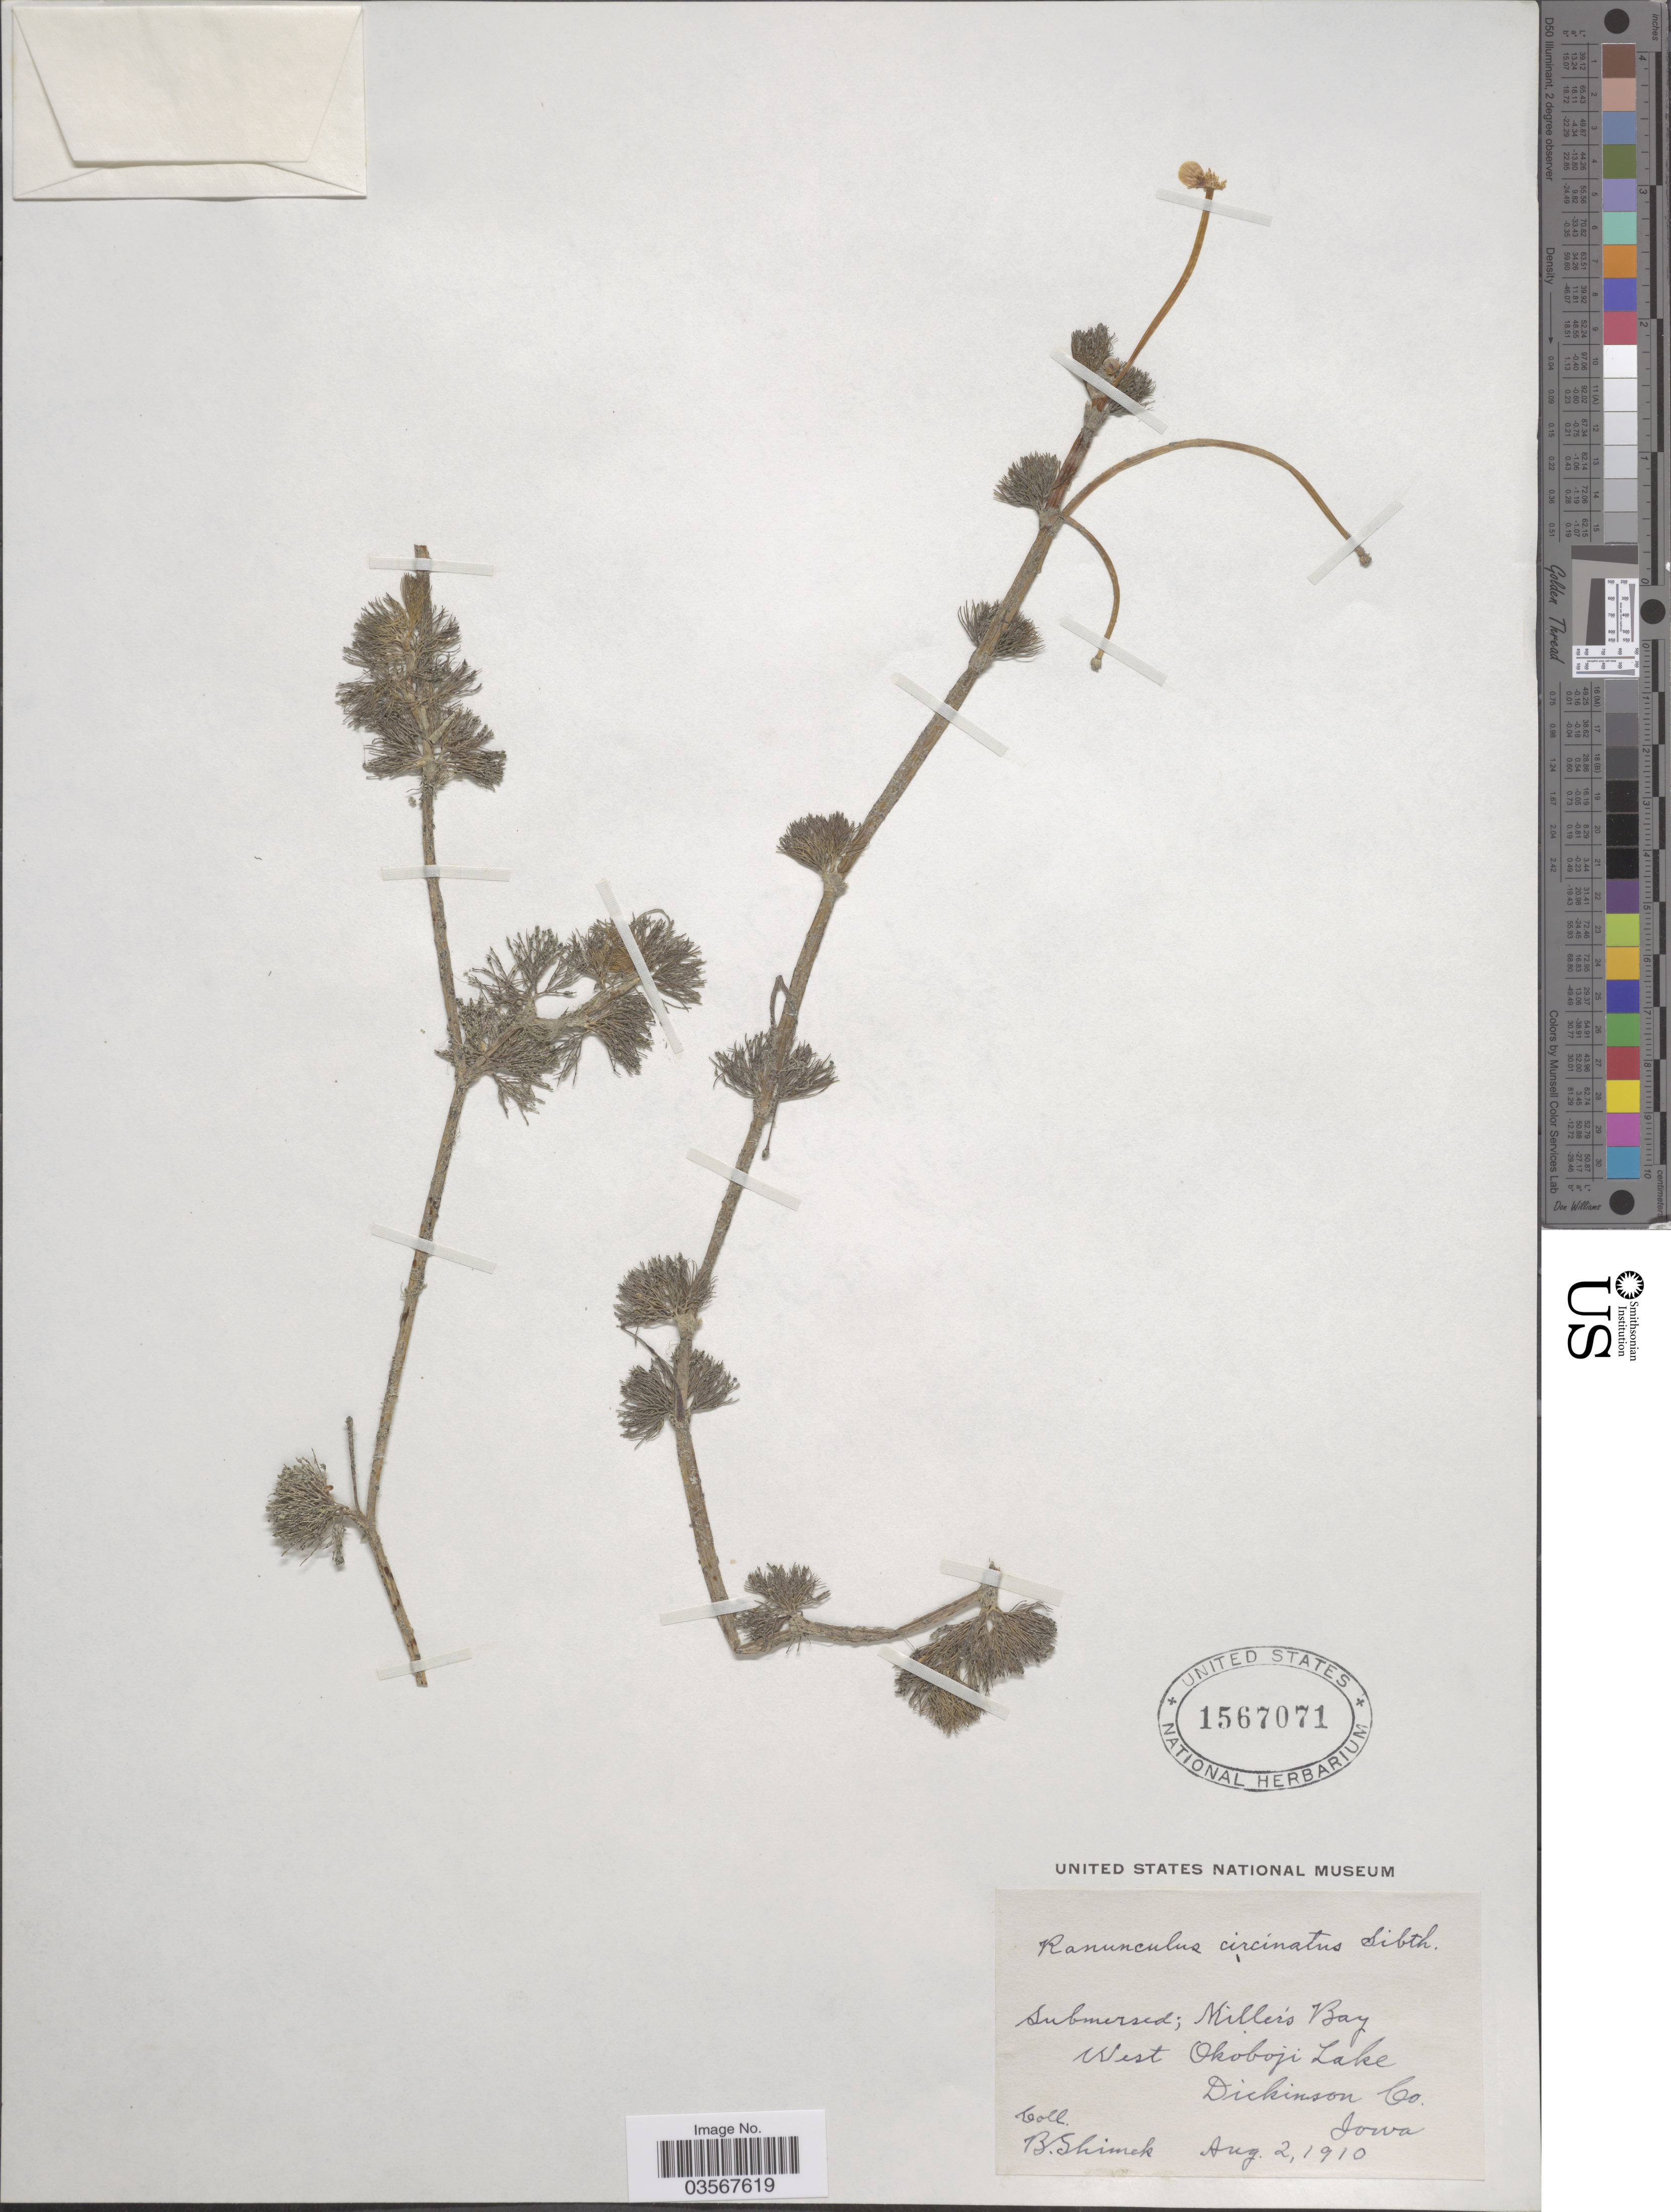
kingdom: Plantae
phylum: Tracheophyta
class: Magnoliopsida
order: Ranunculales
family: Ranunculaceae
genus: Ranunculus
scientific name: Ranunculus longirostris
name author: Godr.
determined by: Strong, Mark T., (BOT), Smithsonian Institution - National Museum of Natural History (UNITED STATES)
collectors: B. Shimek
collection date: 1910-08-02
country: United States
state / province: Iowa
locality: Miller's Bay. West Okoboji Lake. Dickinson Co.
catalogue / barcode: US 1567071